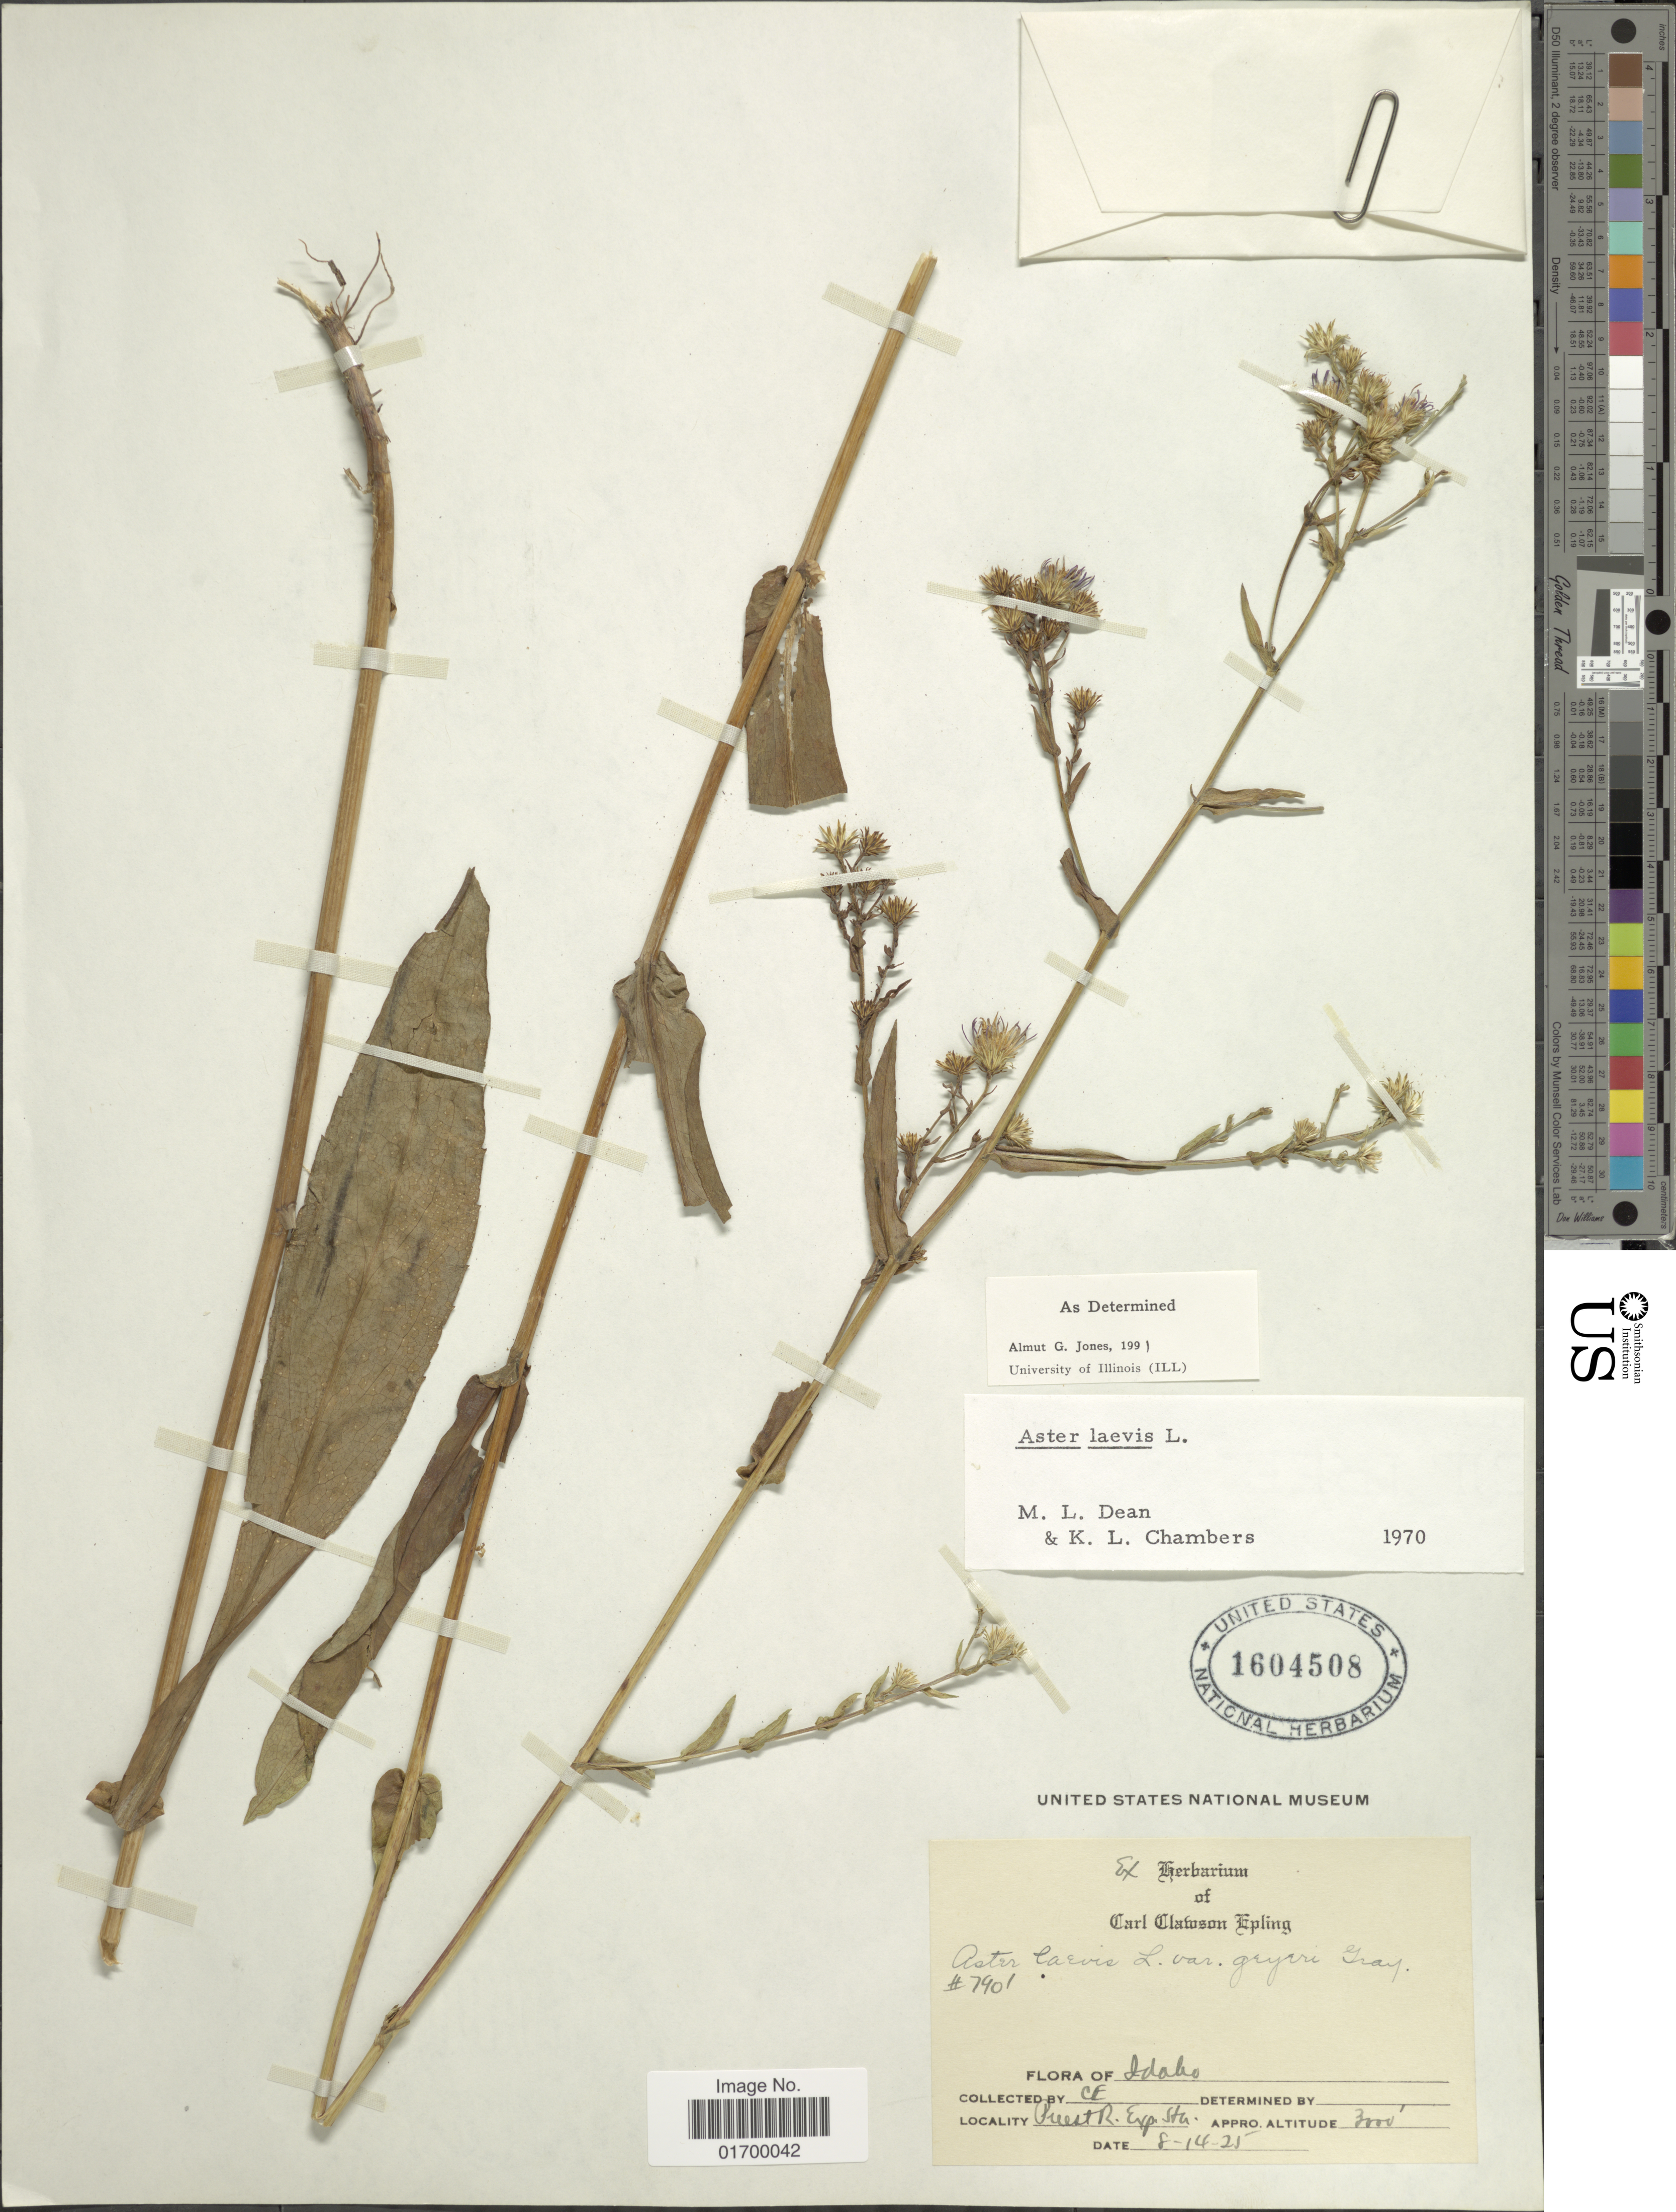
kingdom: Plantae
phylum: Tracheophyta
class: Magnoliopsida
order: Asterales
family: Asteraceae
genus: Symphyotrichum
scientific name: Symphyotrichum laeve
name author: (L.) Á. Löve & D. Löve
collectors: C. C. Epling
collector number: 7901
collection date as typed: Transcribed d/m/y: 14/8/25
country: United States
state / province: Idaho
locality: Puert R. Exp. Sta.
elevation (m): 914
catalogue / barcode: US 1604508